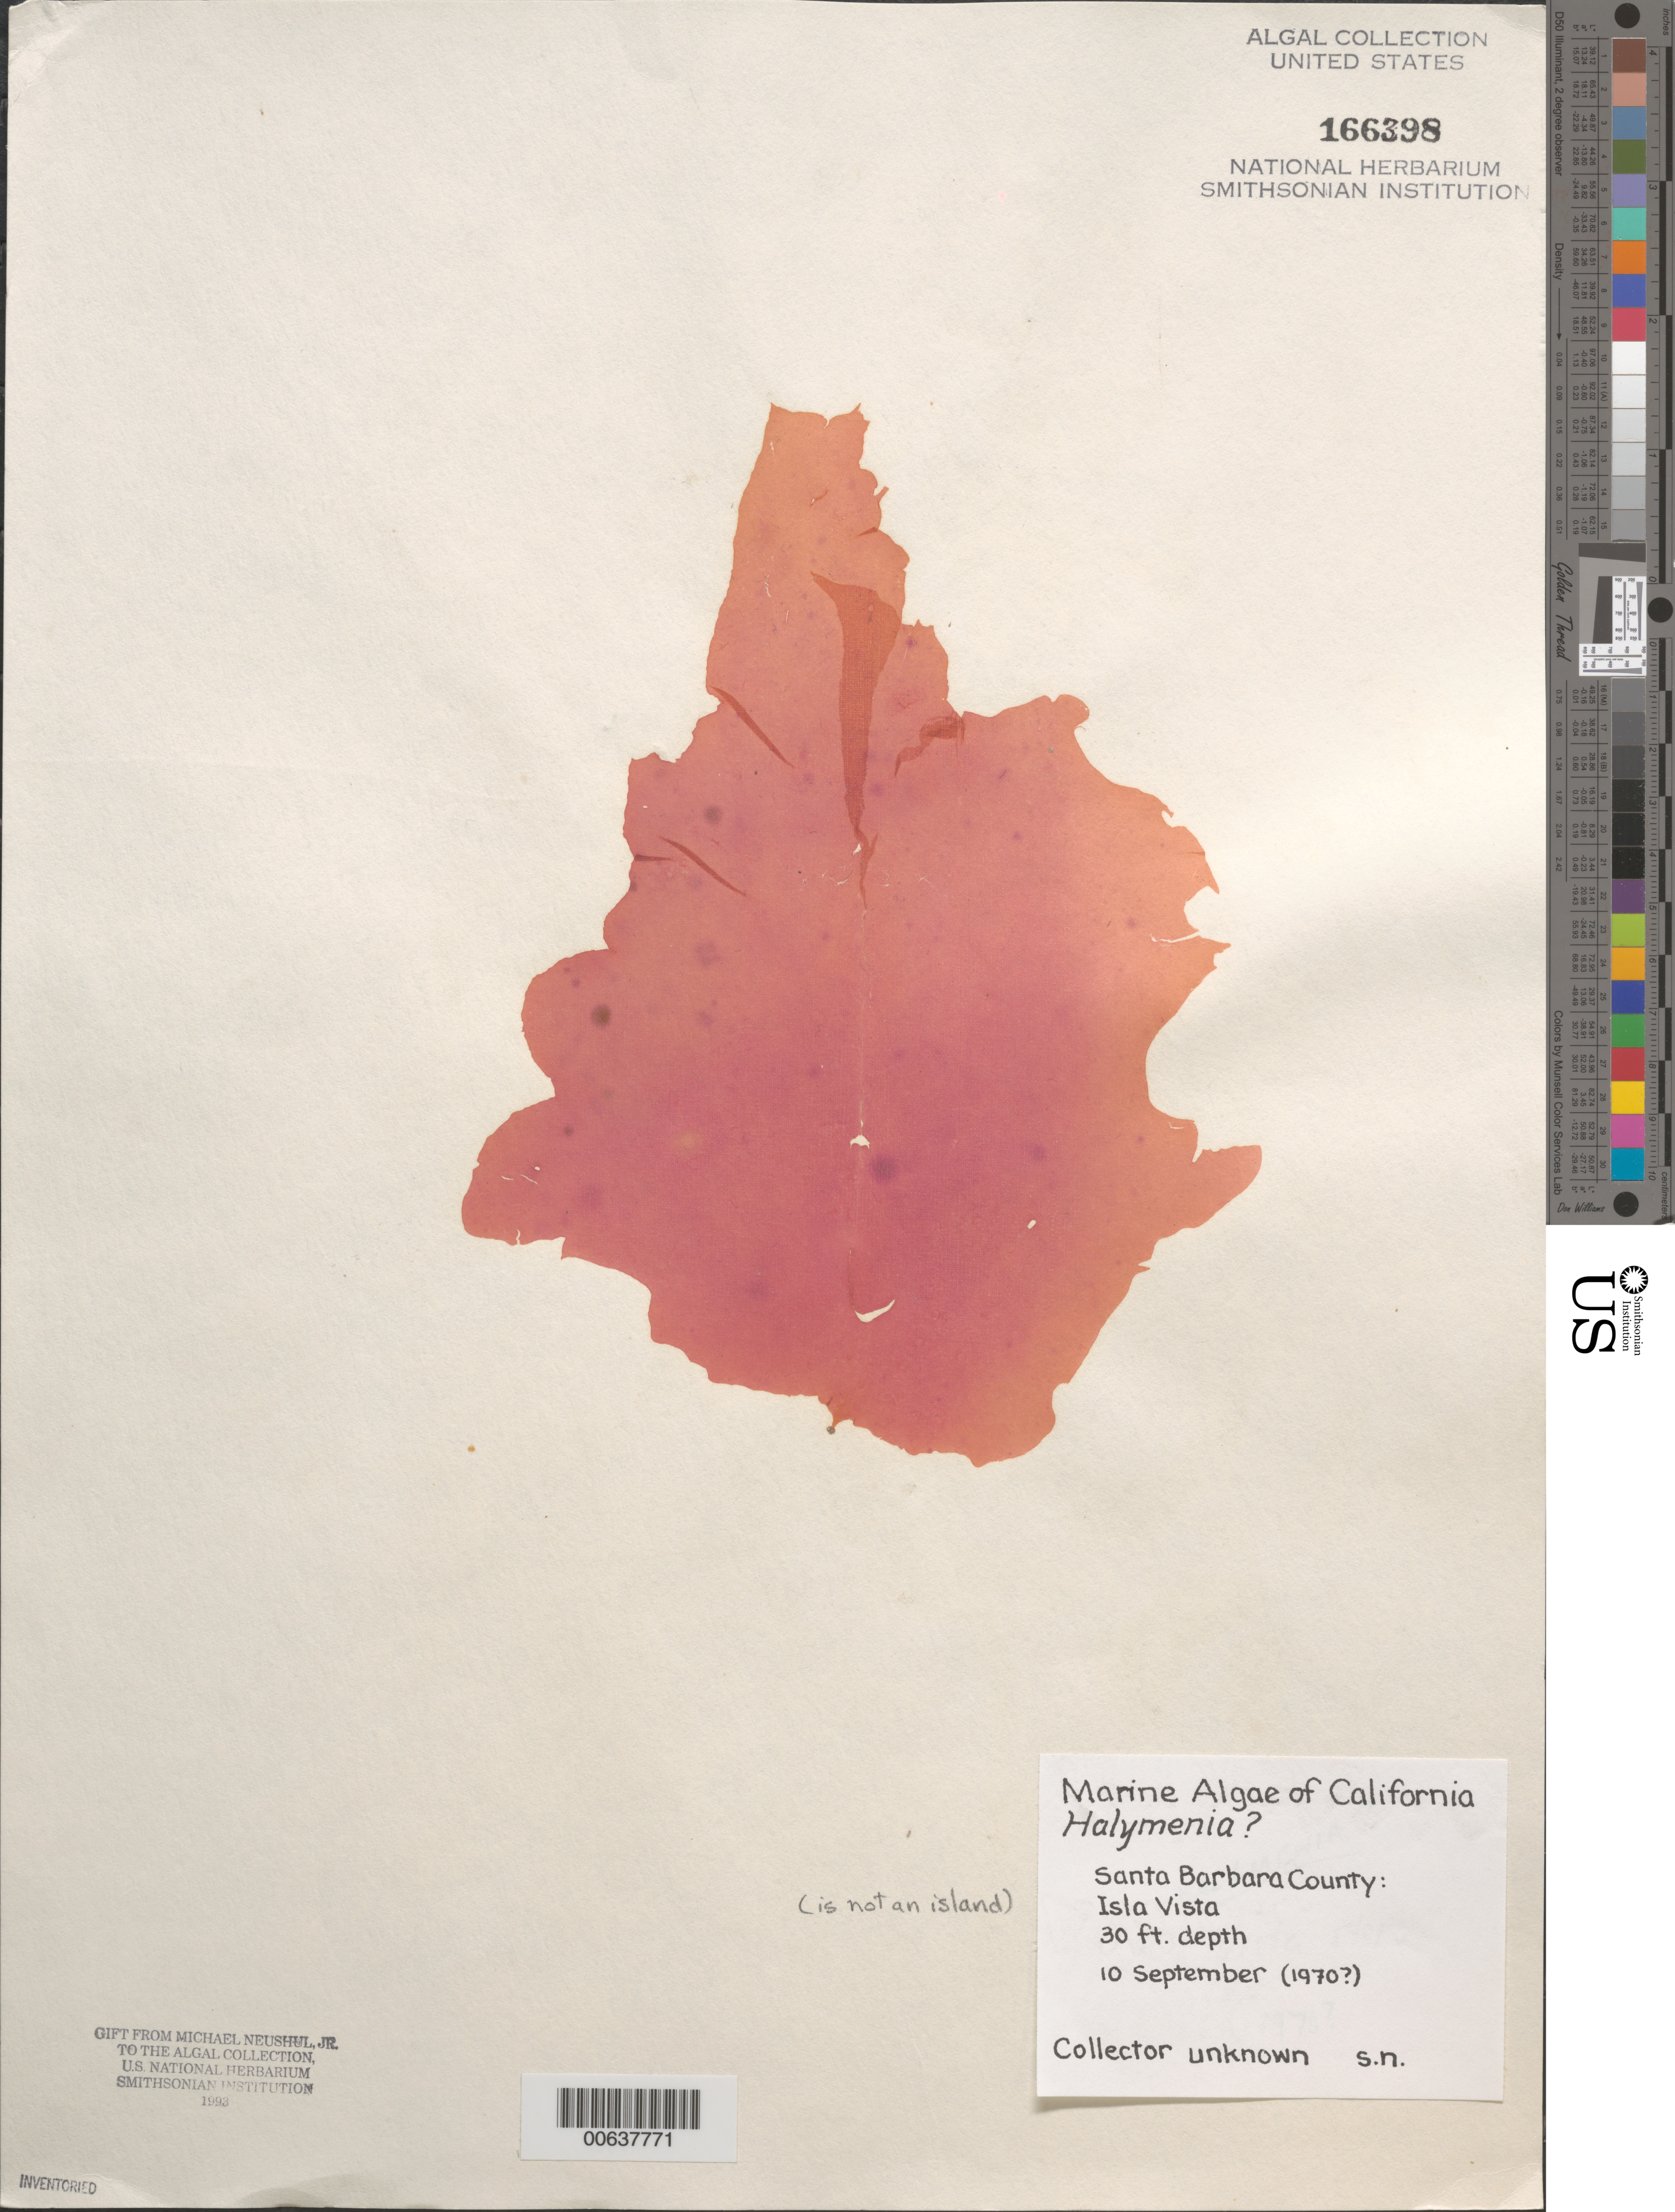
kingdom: Plantae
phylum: Rhodophyta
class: Florideophyceae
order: Halymeniales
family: Halymeniaceae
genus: Halymenia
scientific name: Halymenia sp.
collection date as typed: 10 Sep 1970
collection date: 1970-09-10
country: United States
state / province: California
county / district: Santa Barbara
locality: Isla Vista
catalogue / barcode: US 166398